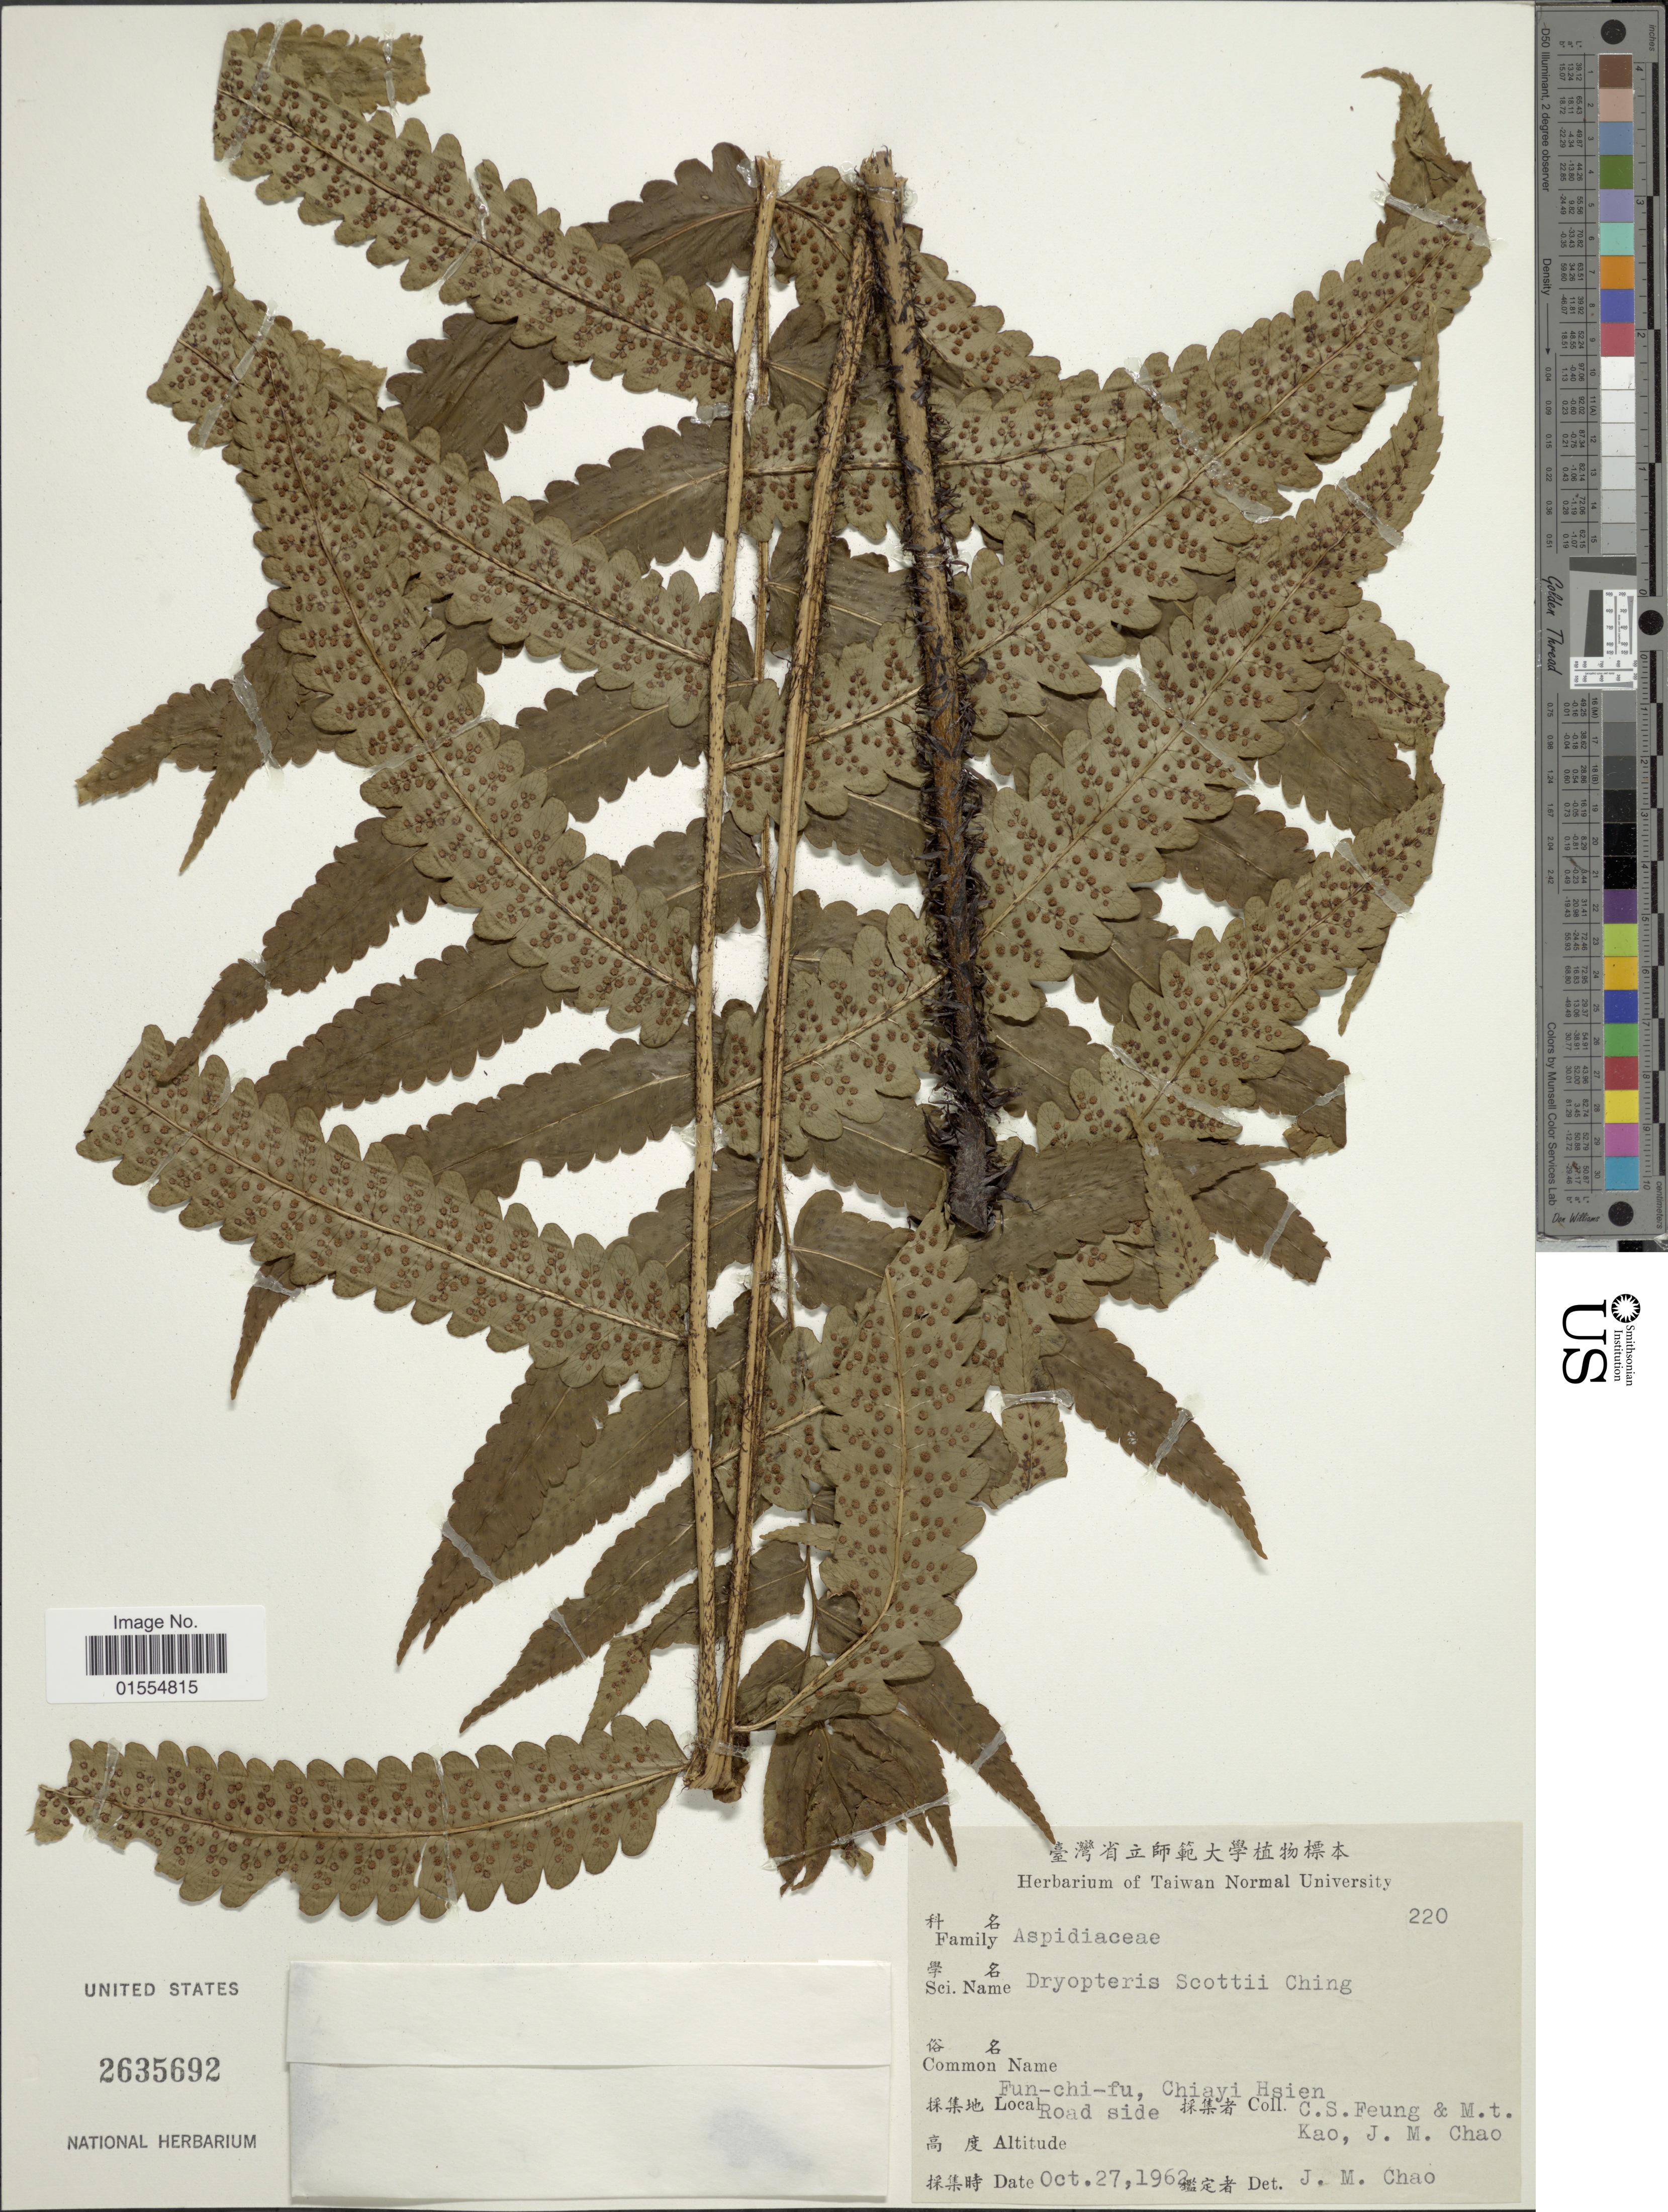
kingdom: Plantae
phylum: Tracheophyta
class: Polypodiopsida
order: Polypodiales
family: Dryopteridaceae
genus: Dryopteris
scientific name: Dryopteris scottii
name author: (Bedd.) Ching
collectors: C. Feung, M. T. Kao & J. Chao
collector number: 220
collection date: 1962-10-27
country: Taiwan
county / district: Chiayi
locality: Fun-chi-fu, Chiayi Hsien, Road side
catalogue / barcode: US 2635692